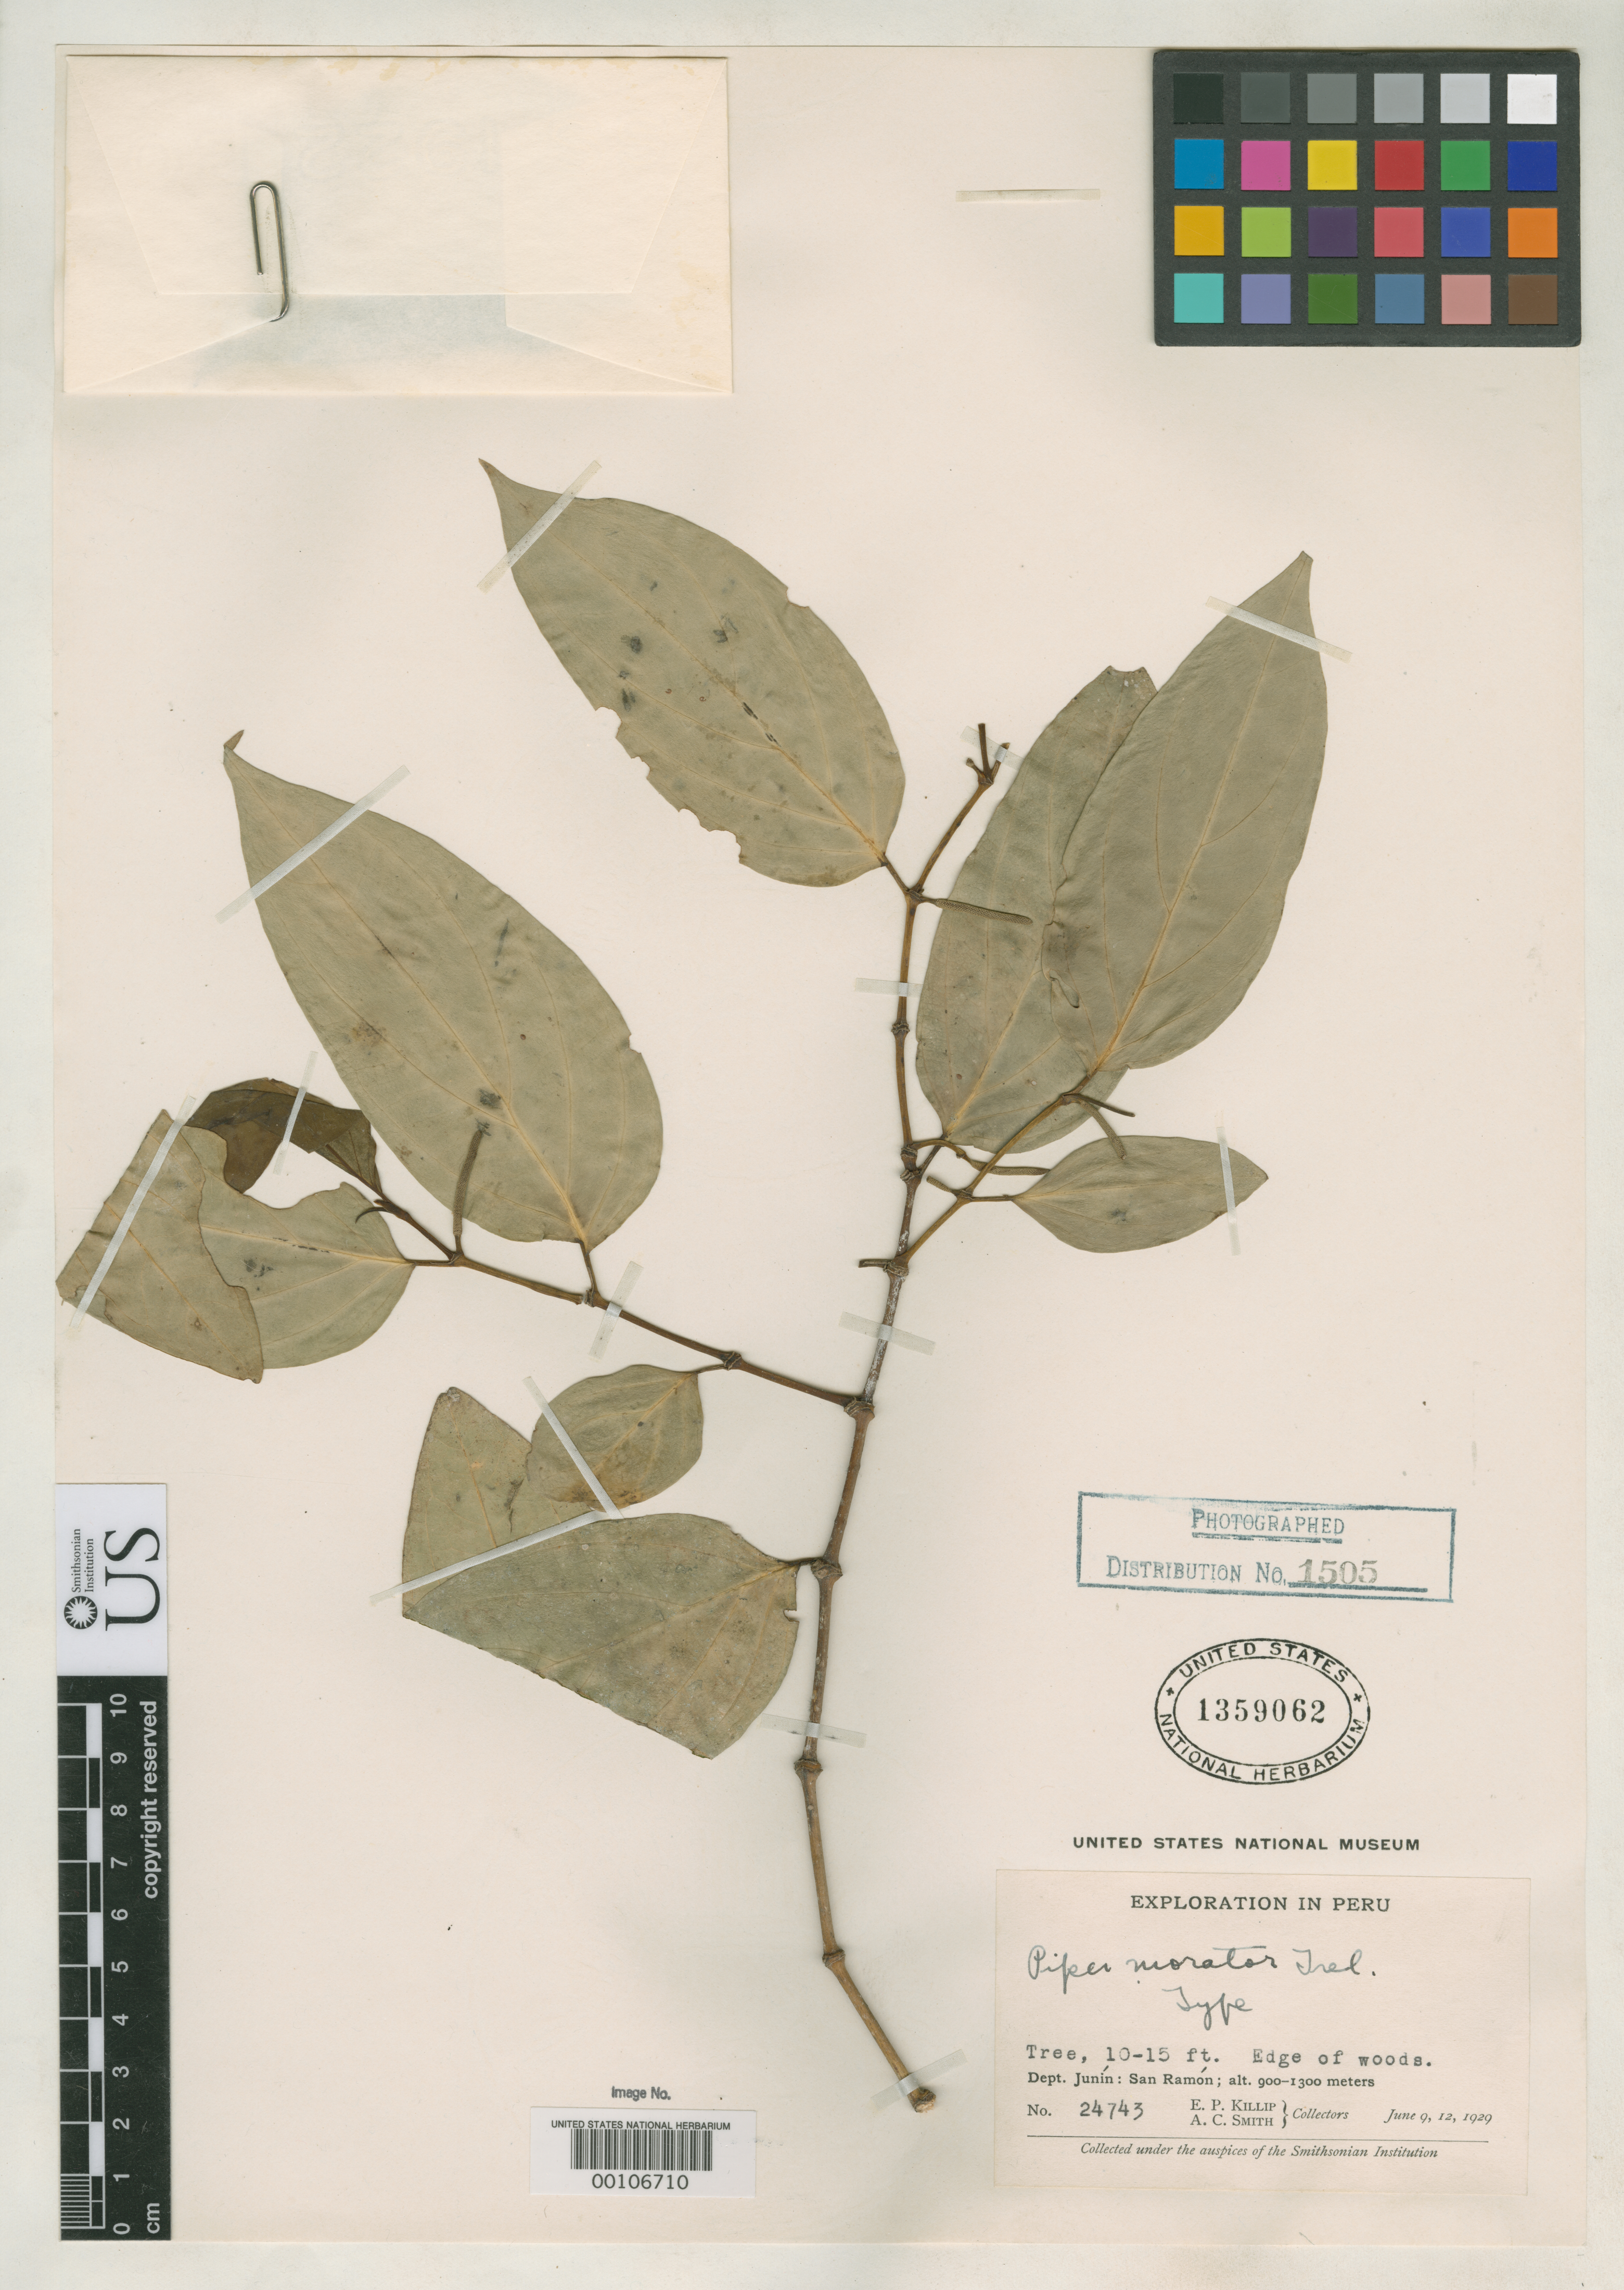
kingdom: Plantae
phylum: Tracheophyta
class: Magnoliopsida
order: Piperales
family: Piperaceae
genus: Piper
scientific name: Piper morator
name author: Trel. in J.F. Macbr.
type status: Holotype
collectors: E. P. Killip & A. C. Smith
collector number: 24743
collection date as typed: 09 Jun 1929 to 12 Jun 1929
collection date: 1929-06-09/1929-06-12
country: Peru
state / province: Junín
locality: San Ramon.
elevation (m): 900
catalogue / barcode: US 1359062